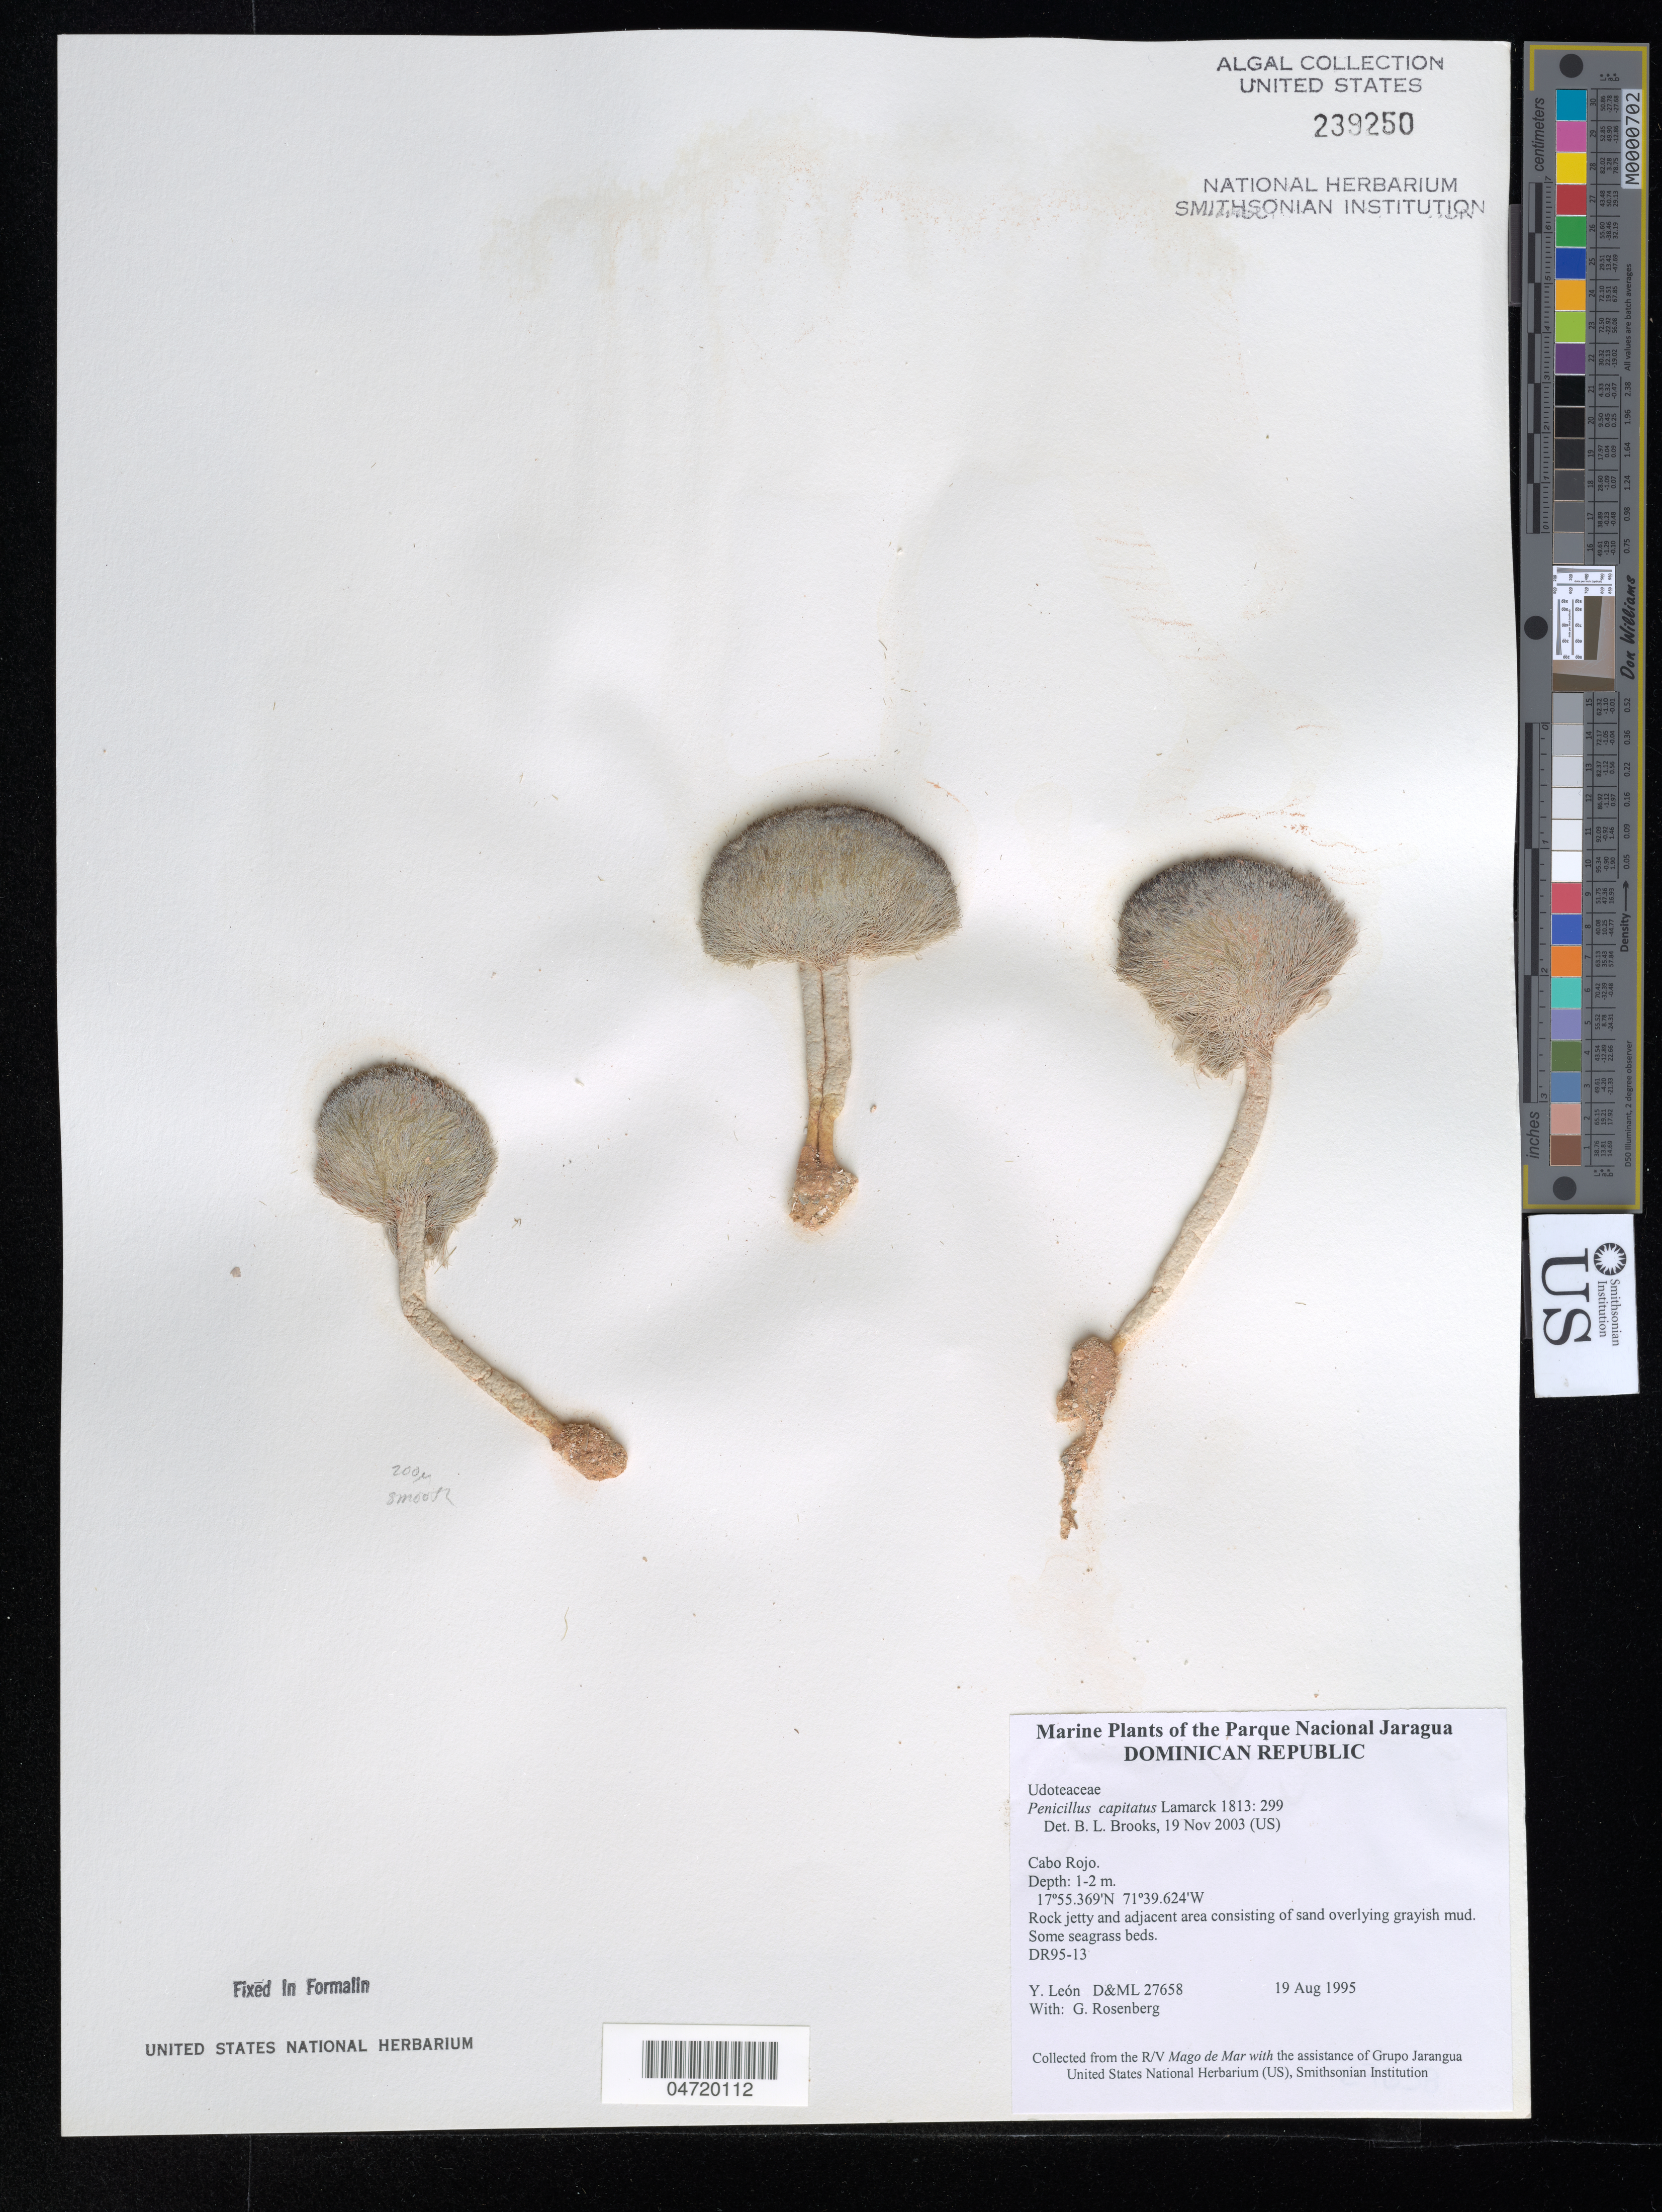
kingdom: Plantae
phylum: Chlorophyta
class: Ulvophyceae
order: Bryopsidales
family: Udoteaceae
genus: Penicillus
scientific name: Penicillus capitatus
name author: Lam.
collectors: Y. León & G. Rosenberg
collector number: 27658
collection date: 1995-08-19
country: Dominica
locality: Dominican Republic. Cabo Region.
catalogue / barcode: US 239250